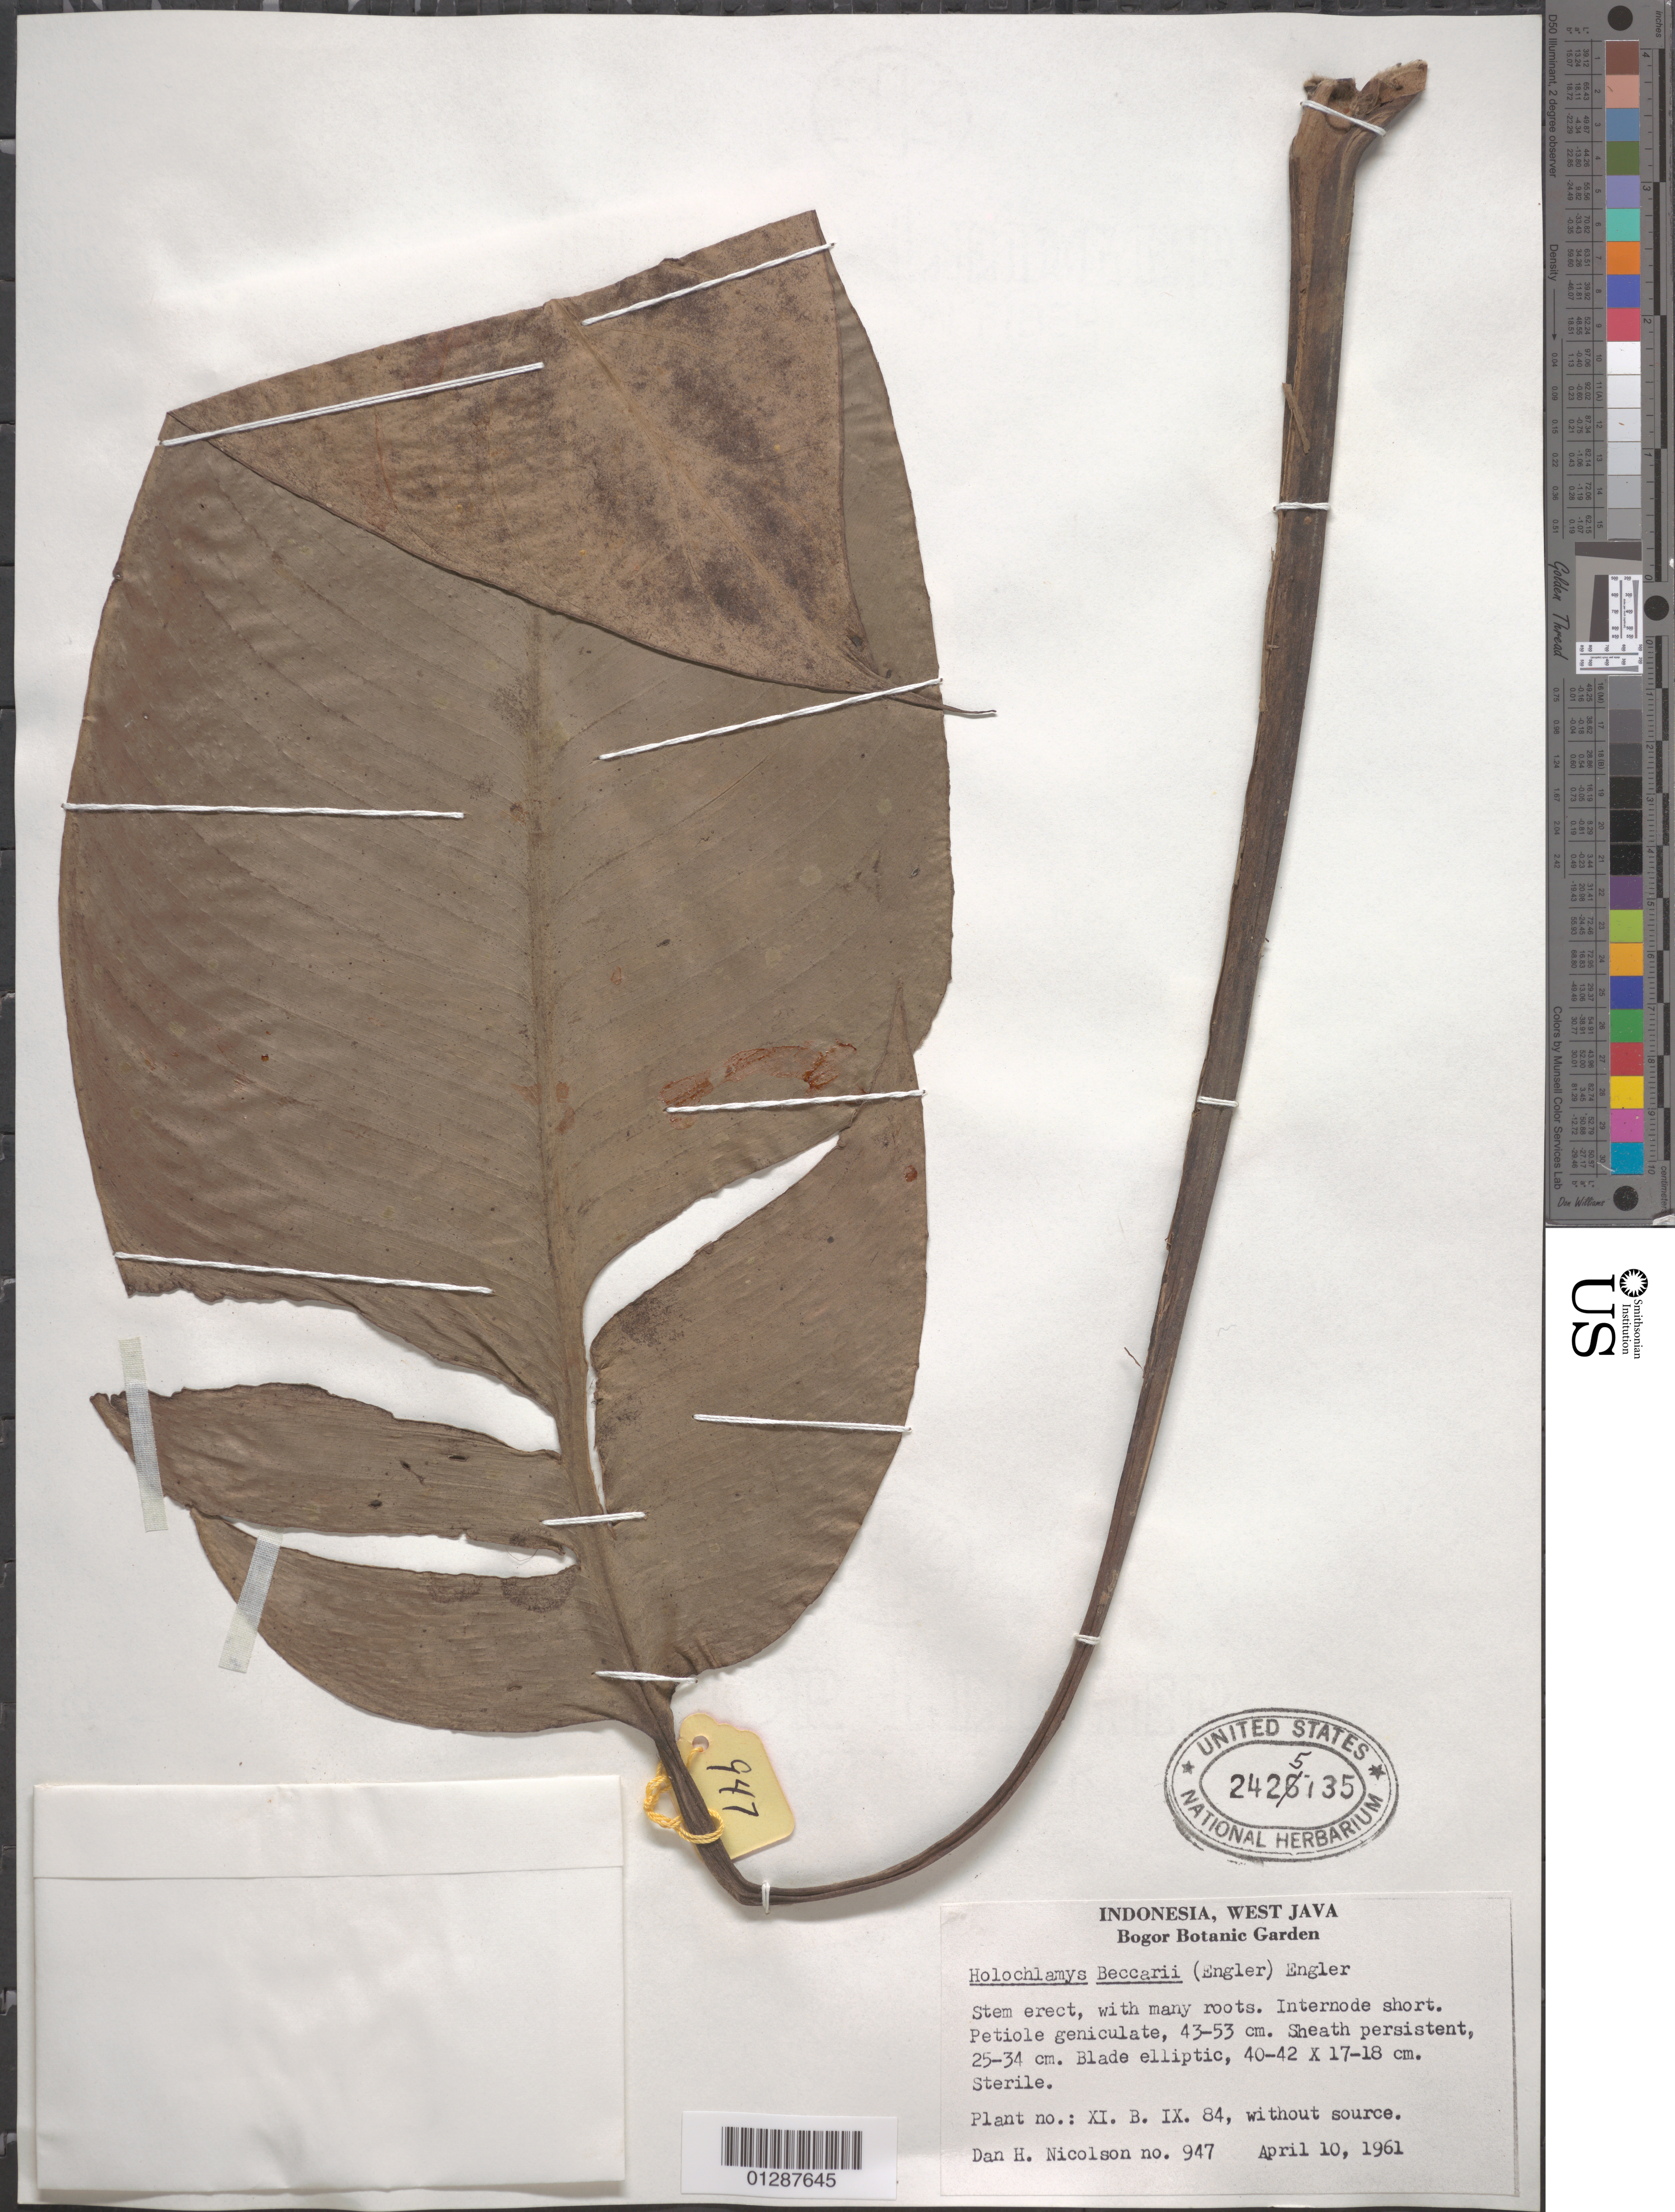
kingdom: Plantae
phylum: Tracheophyta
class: Liliopsida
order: Alismatales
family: Araceae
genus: Holochlamys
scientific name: Holochlamys beccarii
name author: Engl.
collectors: D. H. Nicolson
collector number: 947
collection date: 1961-04-10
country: Indonesia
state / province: Java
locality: West Java. Bogor Botanic Garden.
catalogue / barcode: US 2425135